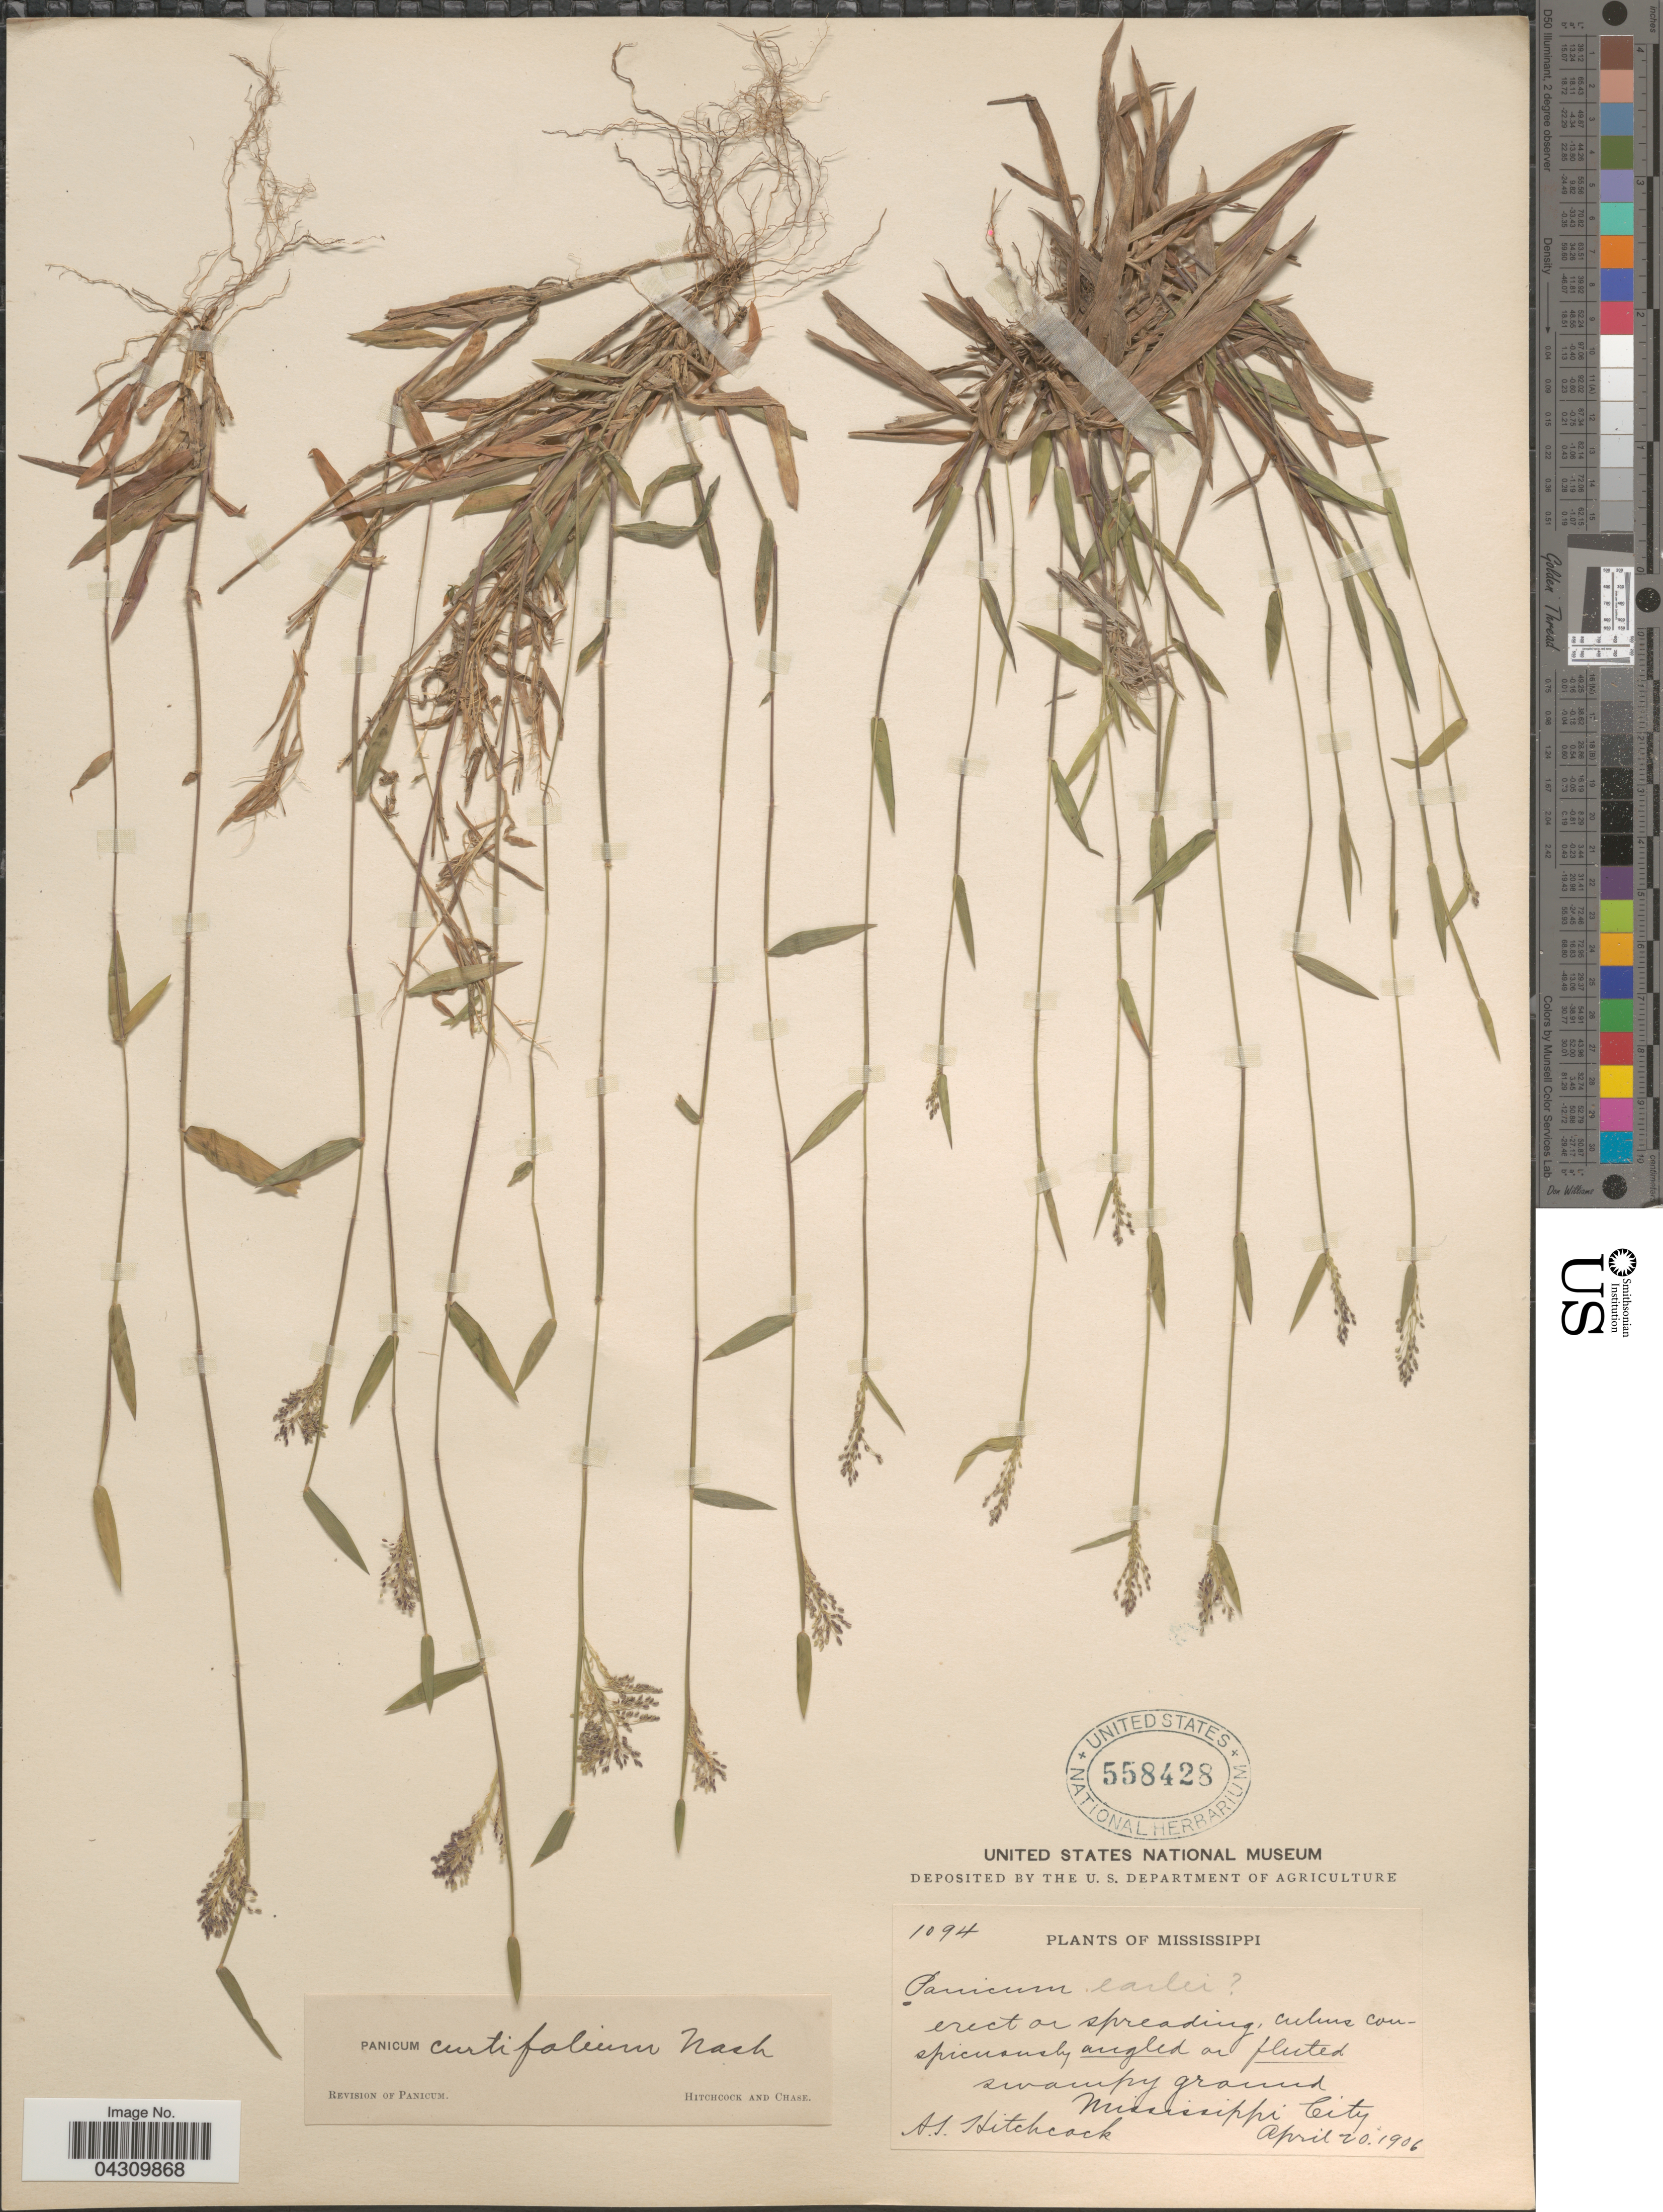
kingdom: Plantae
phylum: Tracheophyta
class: Liliopsida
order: Poales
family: Poaceae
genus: Dichanthelium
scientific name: Dichanthelium acuminatum var. acuminatum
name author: (Sw.) Gould & C.A. Clark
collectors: A. S. Hitchcock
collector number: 1094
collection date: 1906-04-20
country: United States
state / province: Mississippi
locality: Swampy ground Mississippi City.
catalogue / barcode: US 558428